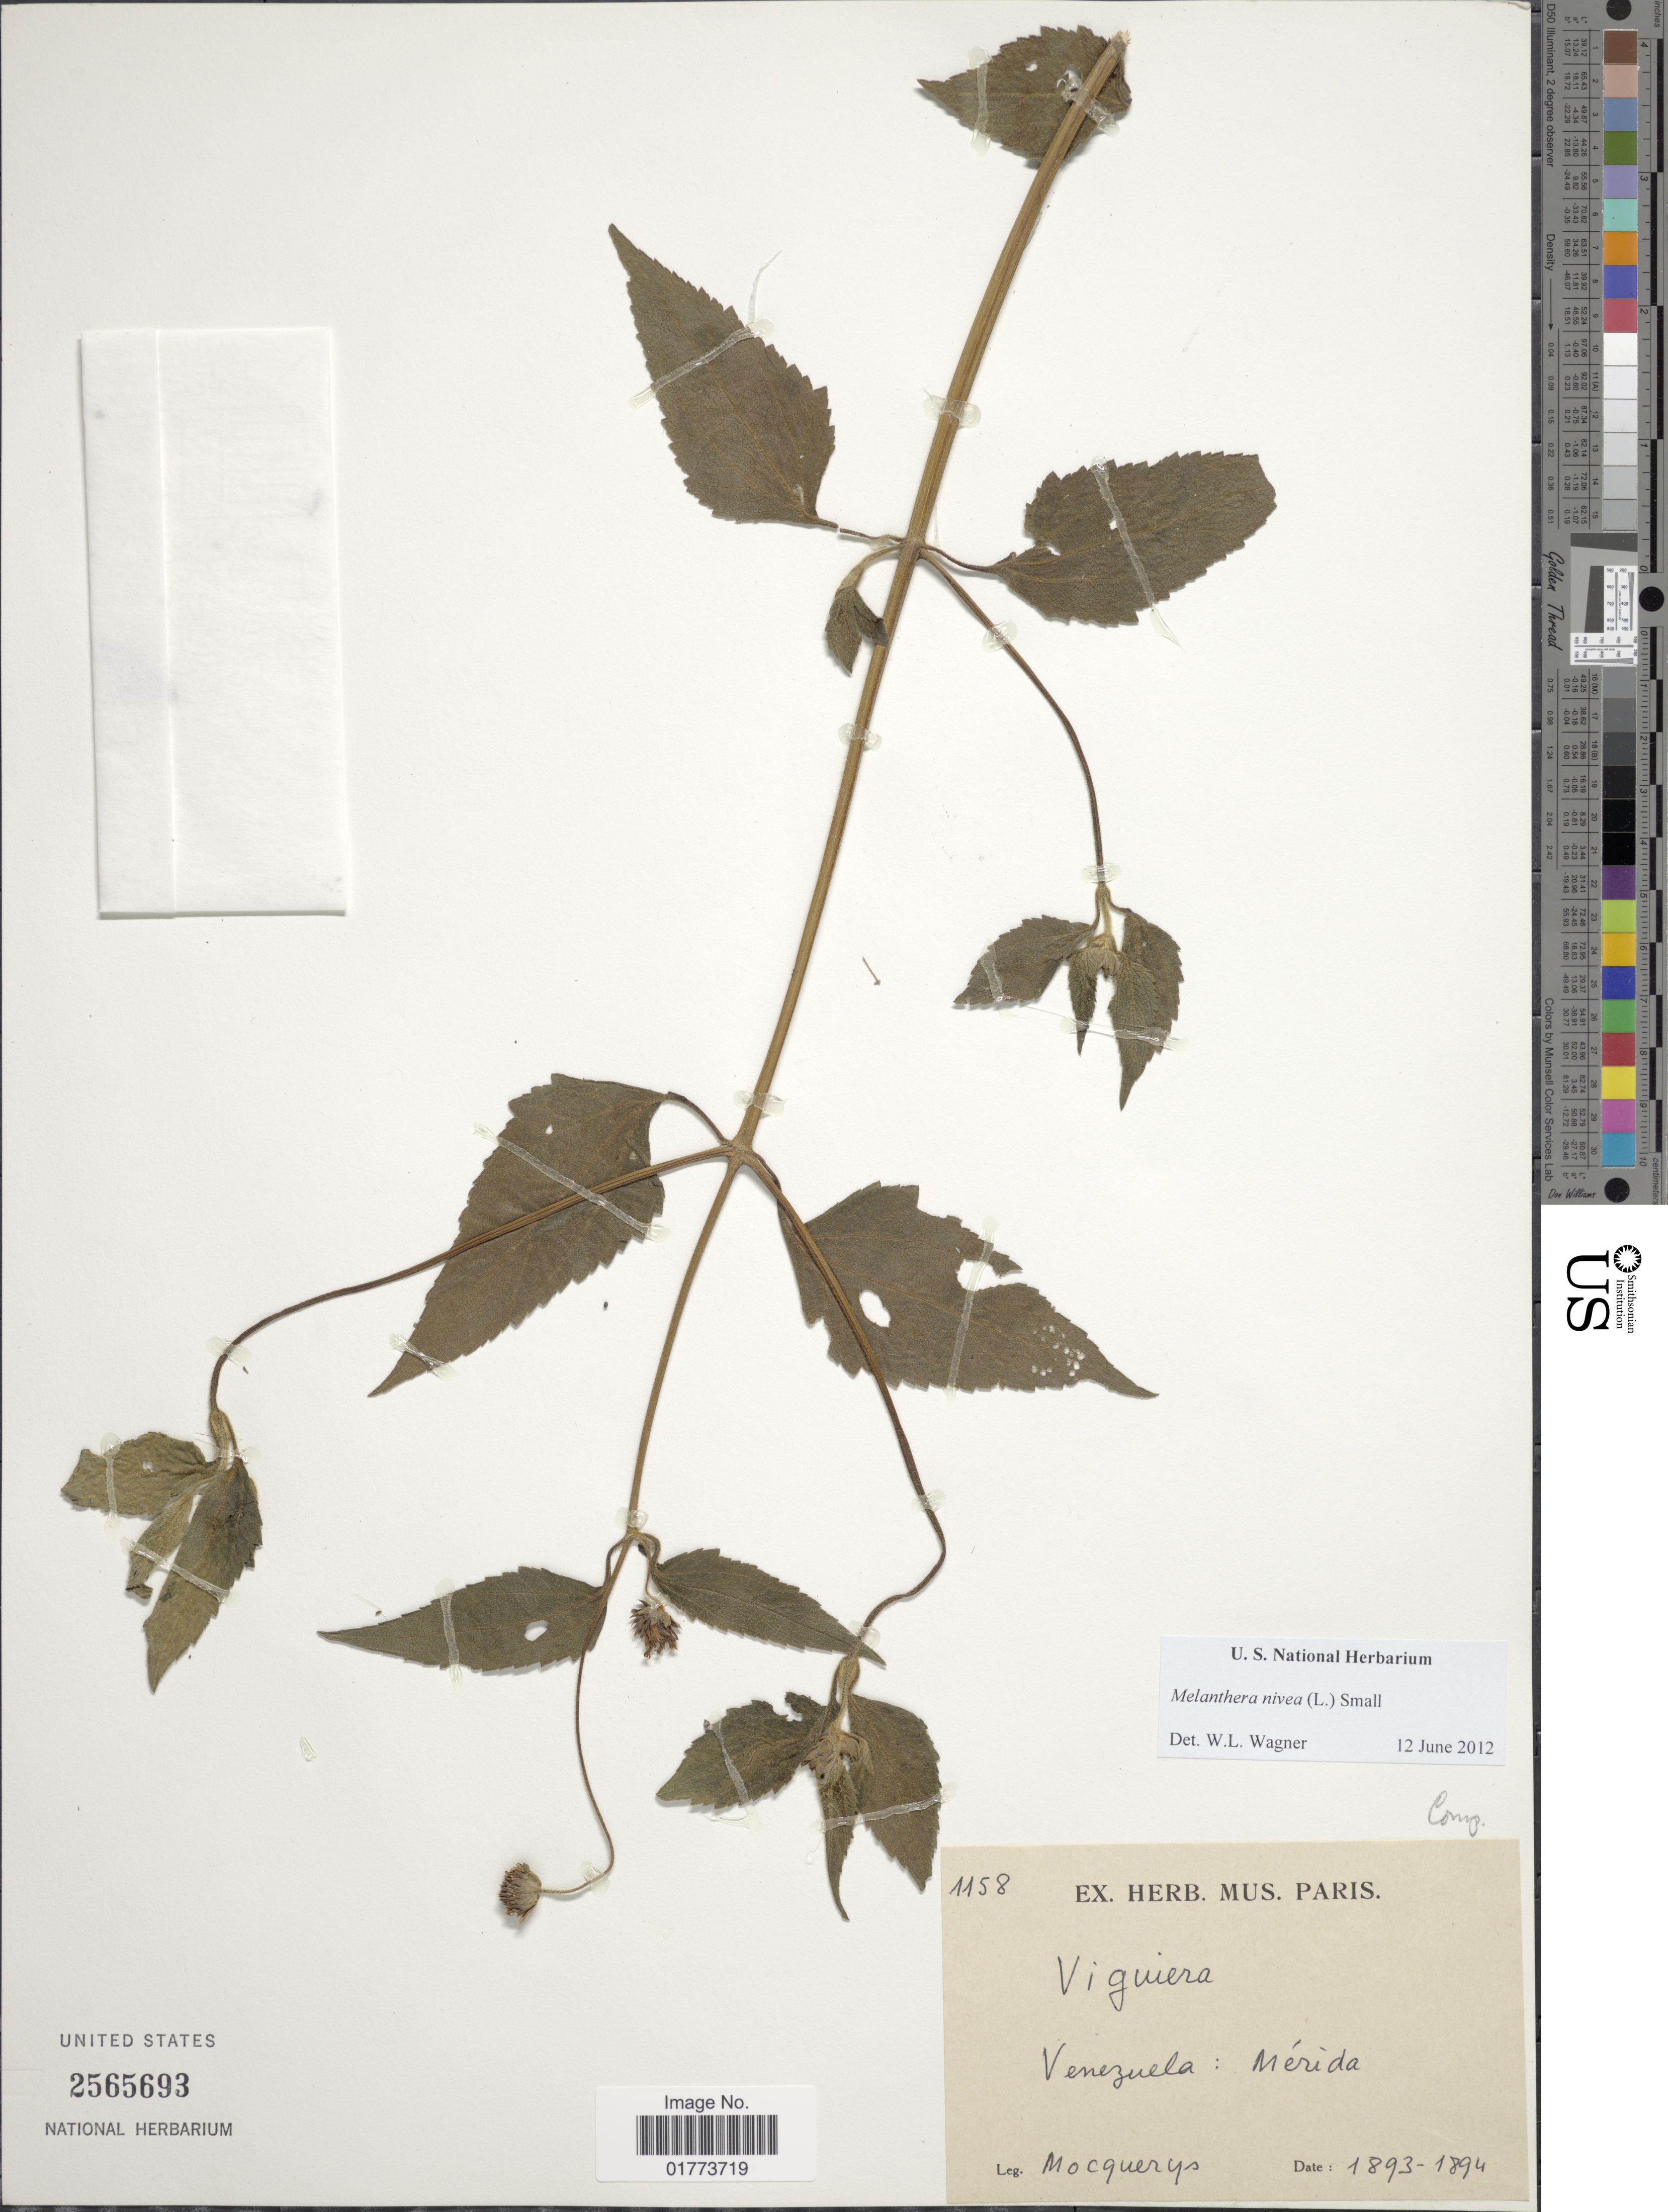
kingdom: Plantae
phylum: Tracheophyta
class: Magnoliopsida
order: Asterales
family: Asteraceae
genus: Melanthera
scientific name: Melanthera nivea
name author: (L.) Small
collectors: A. Mocquerys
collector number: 1158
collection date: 1893/1894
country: Venezuela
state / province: Mérida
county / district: Libertador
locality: Mérida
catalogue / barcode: US 2565693